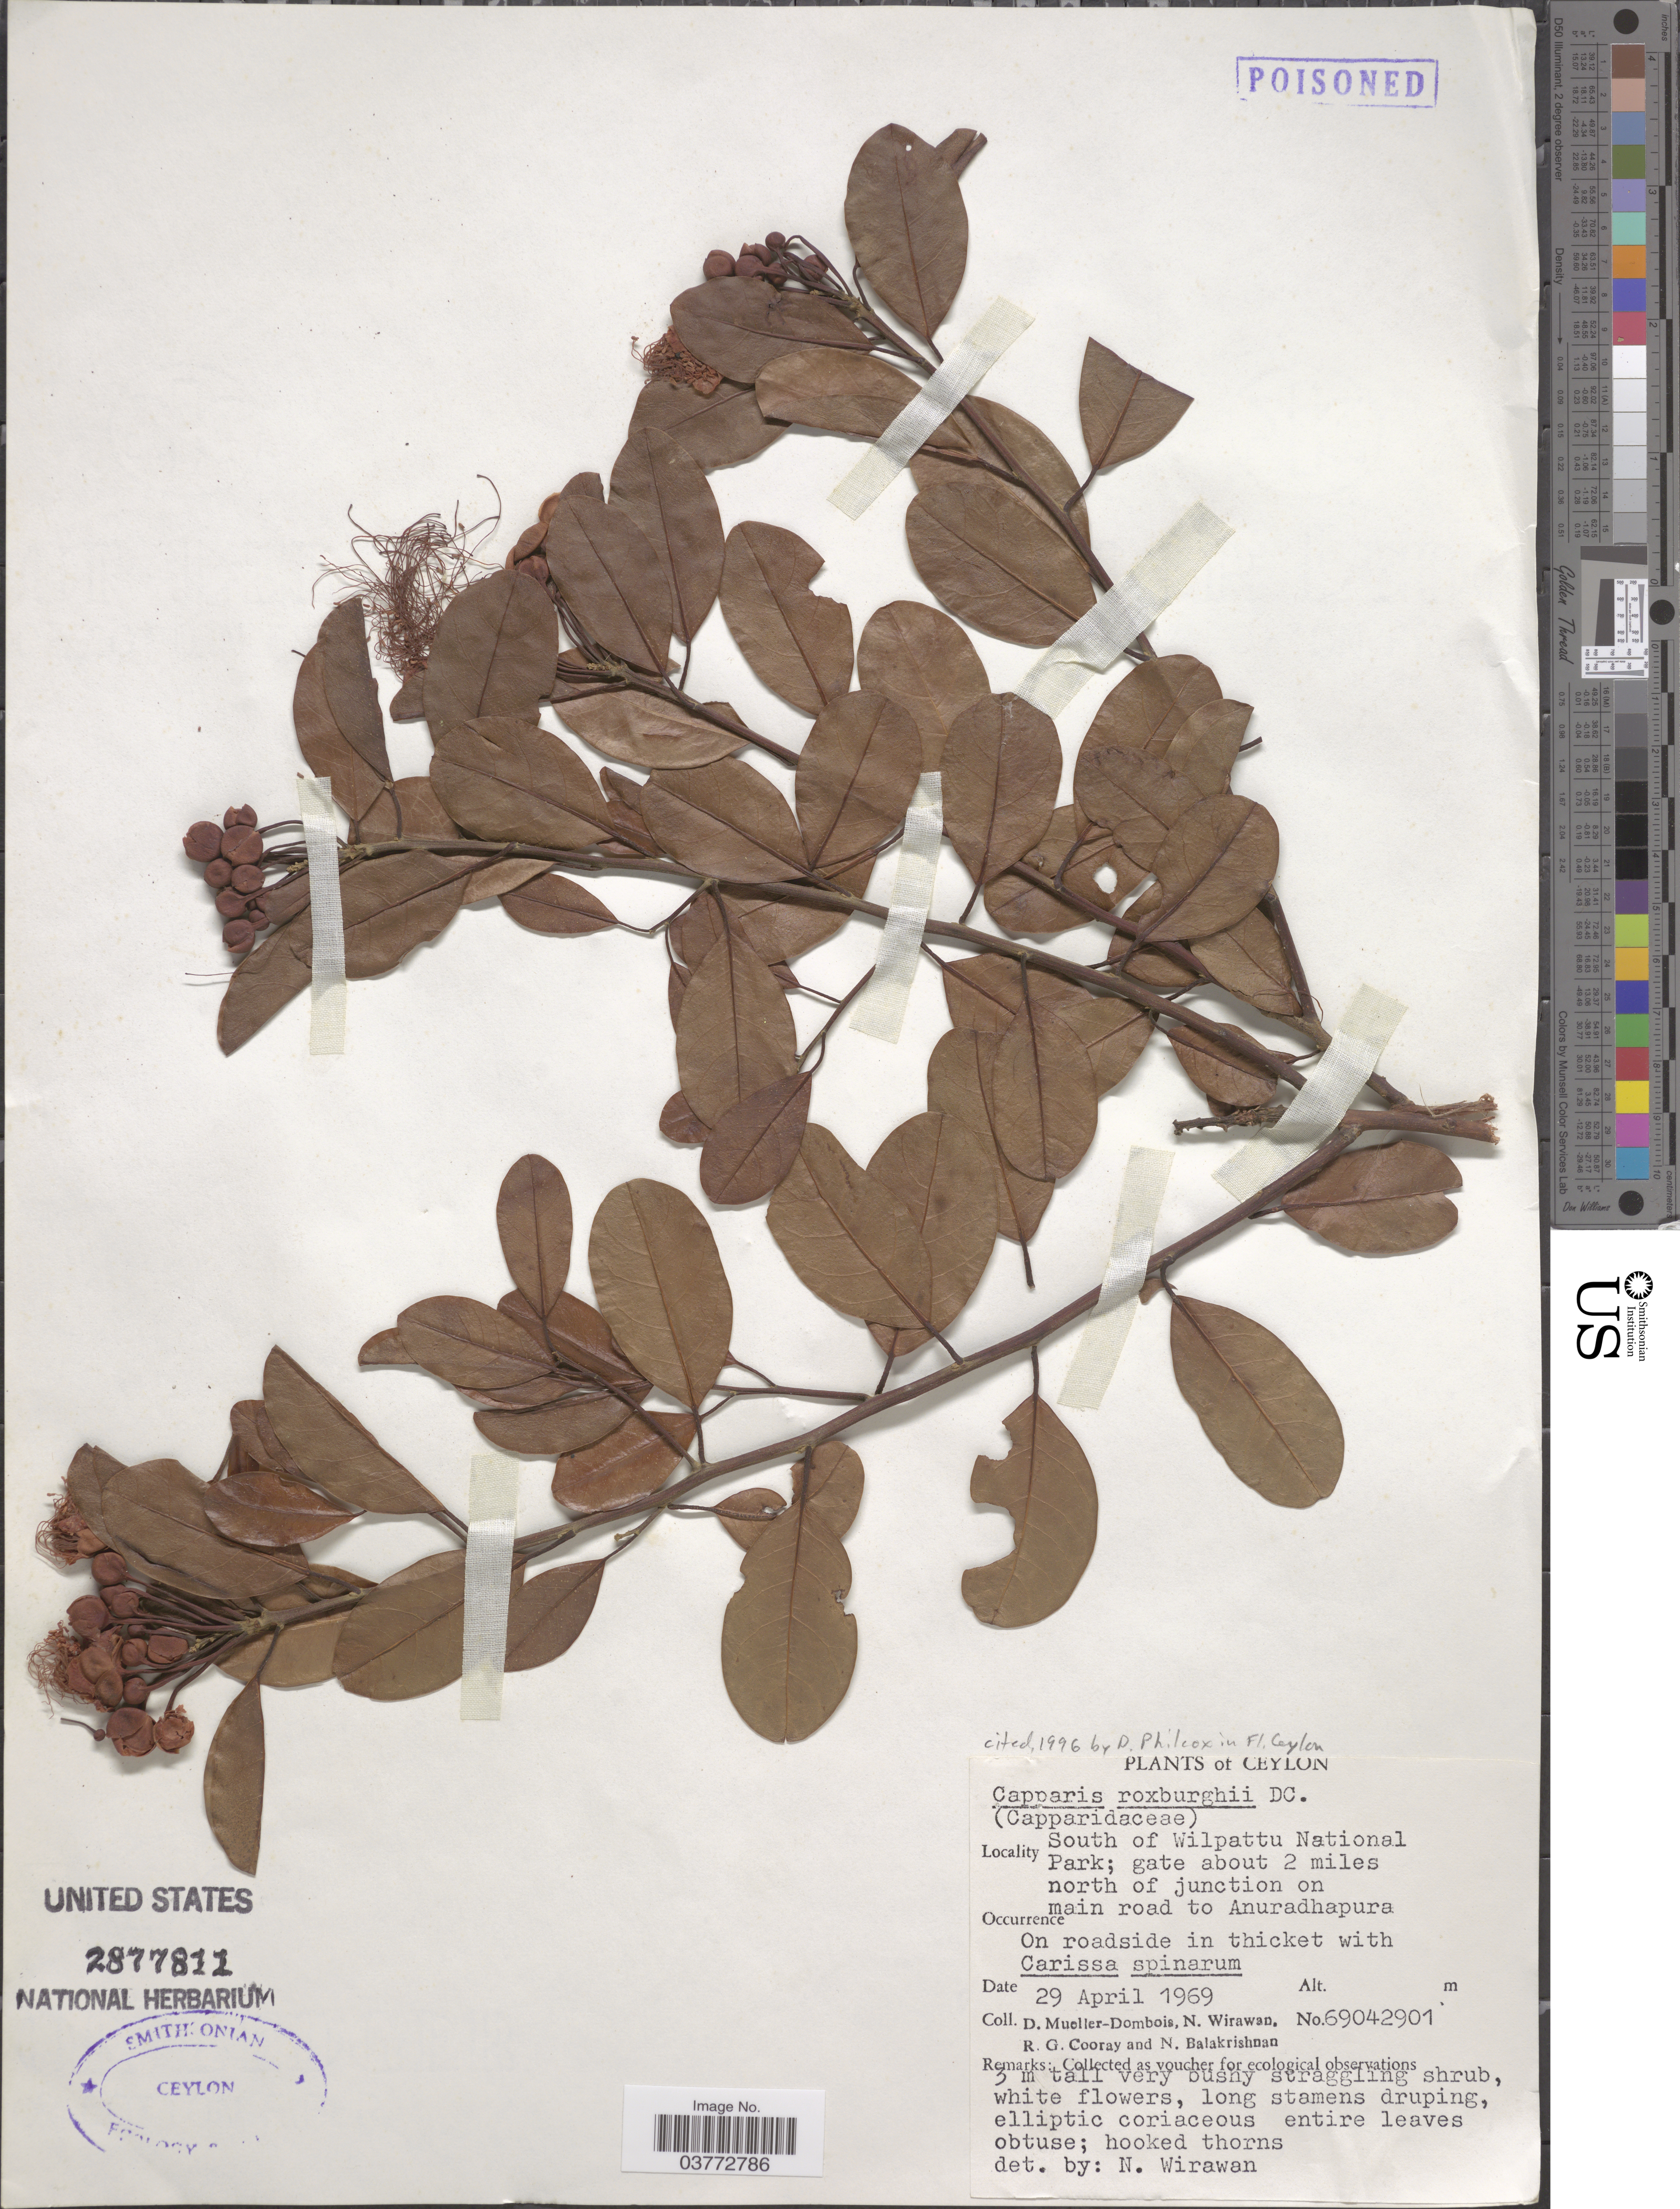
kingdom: Plantae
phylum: Tracheophyta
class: Magnoliopsida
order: Brassicales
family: Capparaceae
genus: Capparis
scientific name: Capparis roxburghii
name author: DC.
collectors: D. Mueller-Dombois, N. Wirawan, R. Cooray & N. Balakrishnan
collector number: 69042901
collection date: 1969-04-29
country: Sri Lanka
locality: Ceylon. South of Wilpattu National Park; gate about 2 miles north of junction on main road to Anuradhapura.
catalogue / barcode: US 2877811